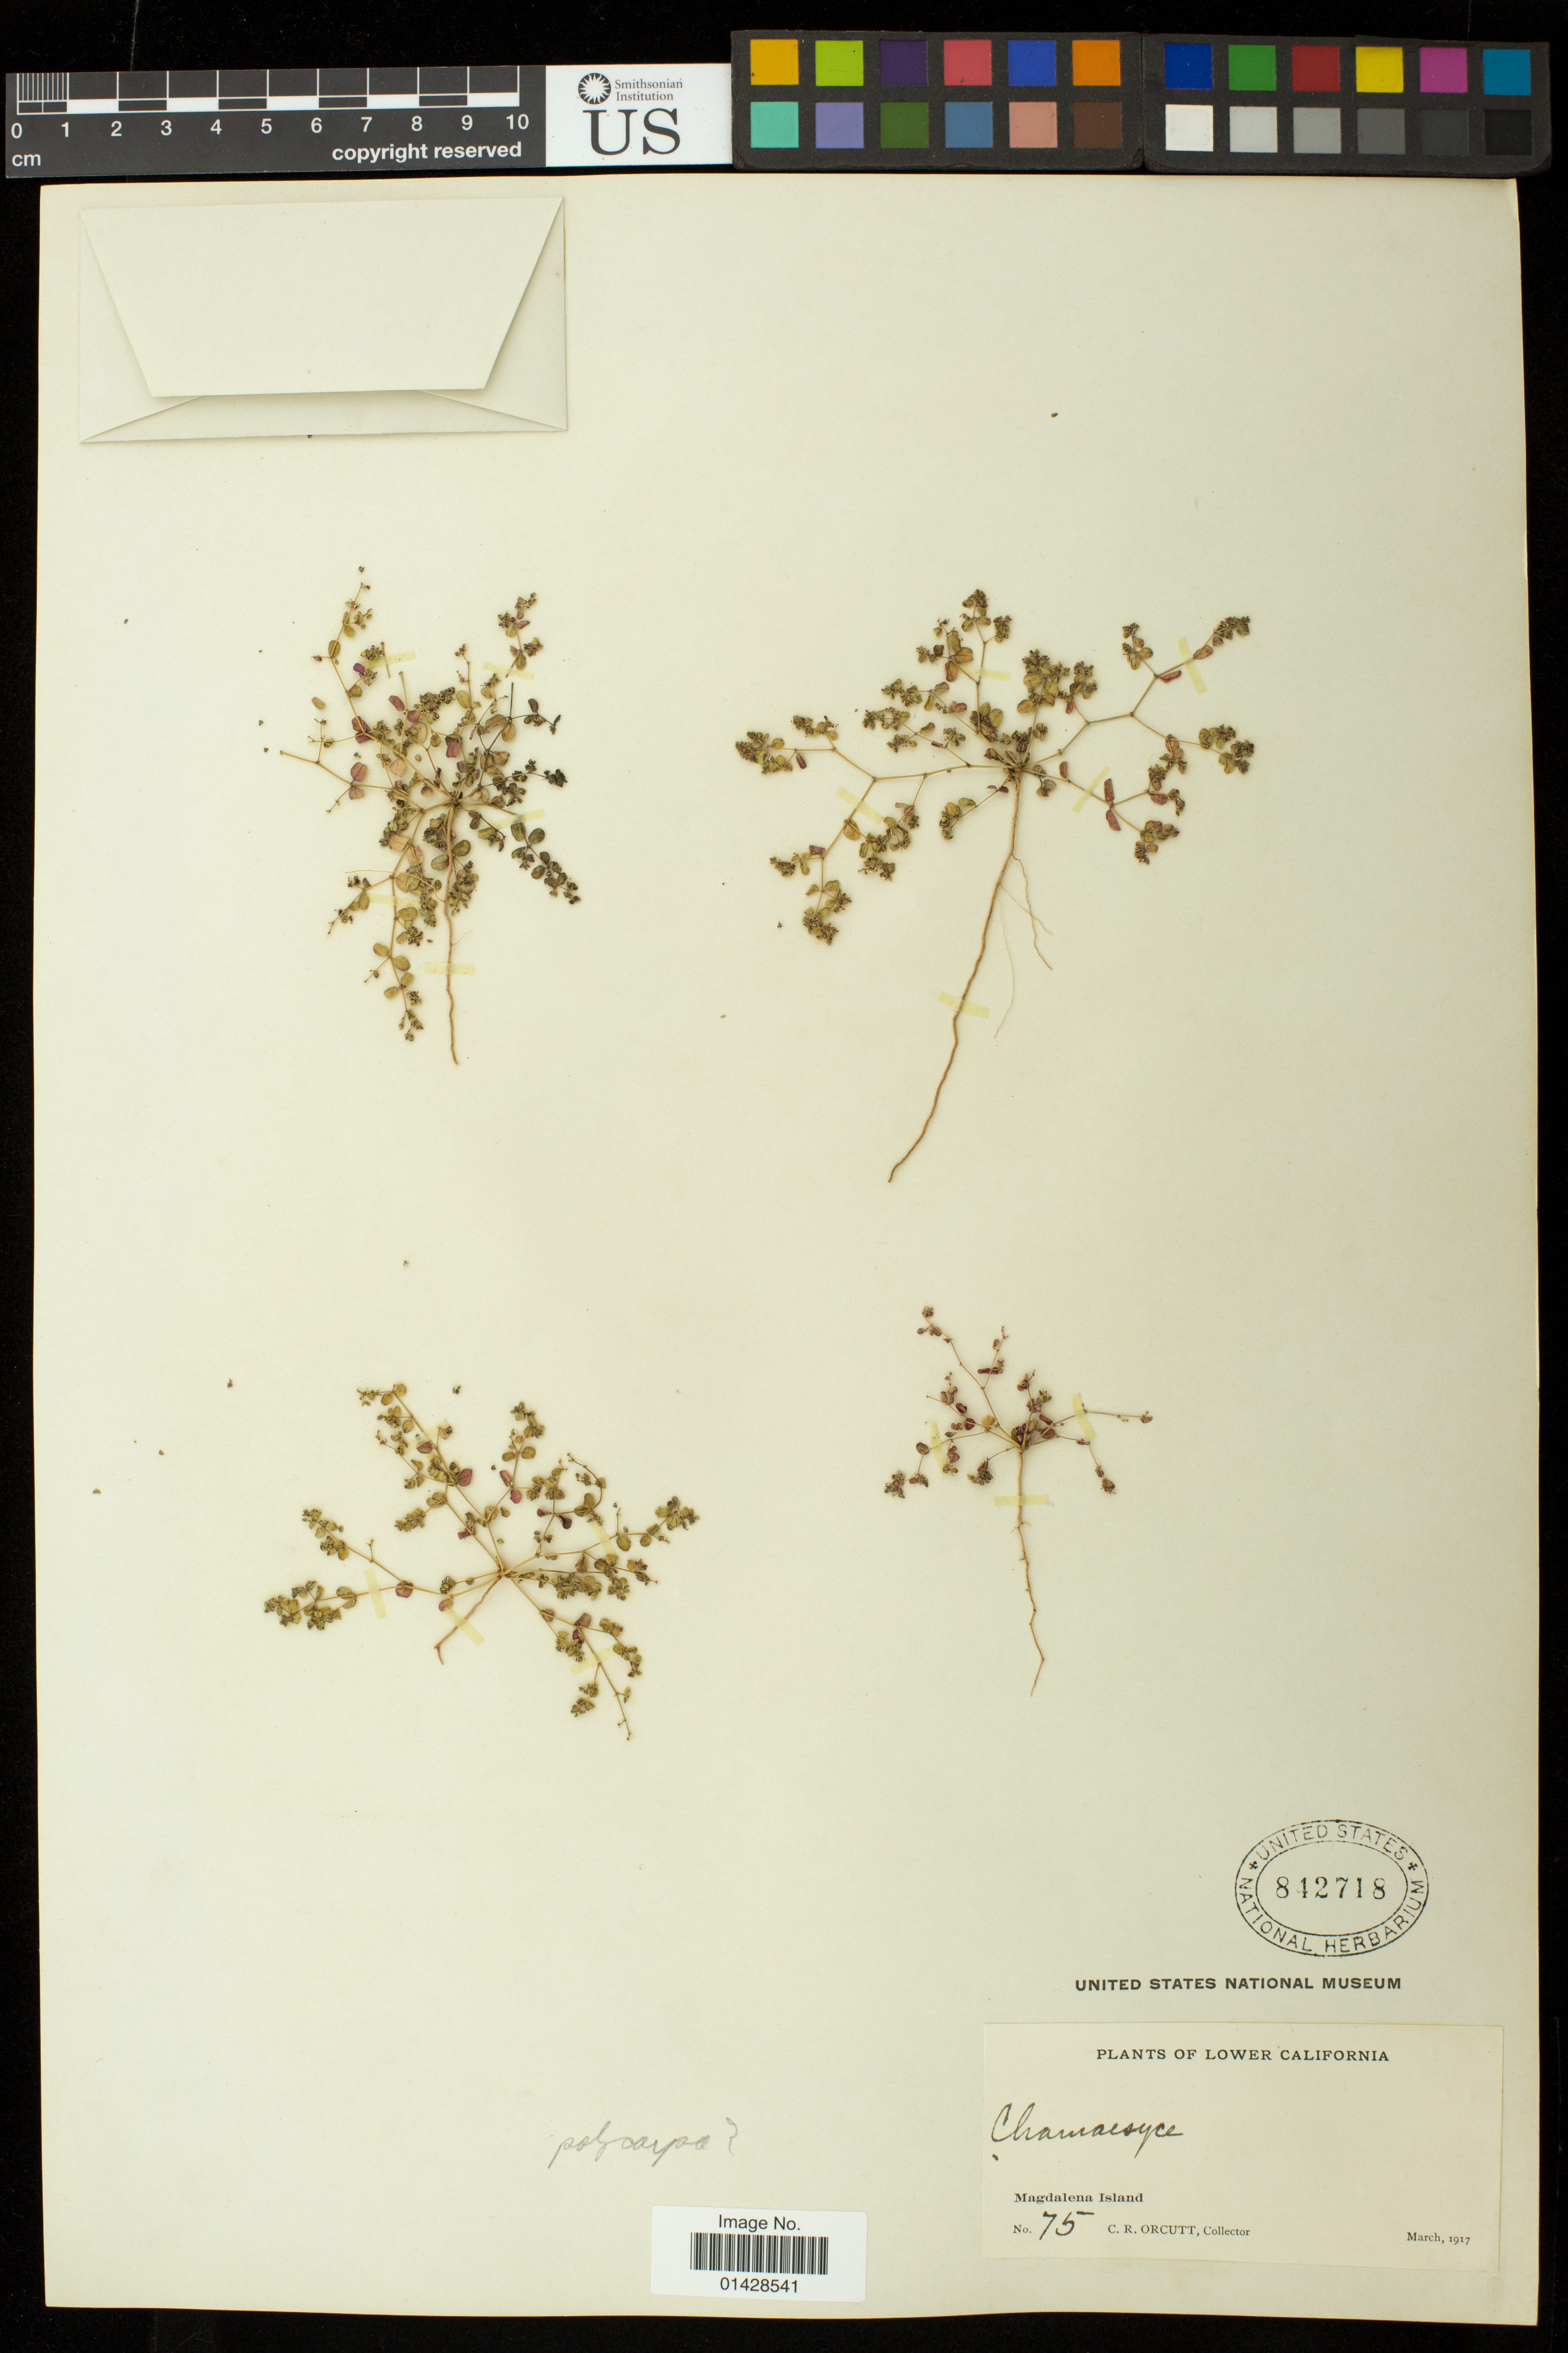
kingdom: Plantae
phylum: Tracheophyta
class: Magnoliopsida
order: Malpighiales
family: Euphorbiaceae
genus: Euphorbia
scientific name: Euphorbia polycarpa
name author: Benth.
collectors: C. R. Orcutt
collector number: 75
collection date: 1917-03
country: Mexico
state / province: Baja California Sur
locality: Magdalena Island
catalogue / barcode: US 842718